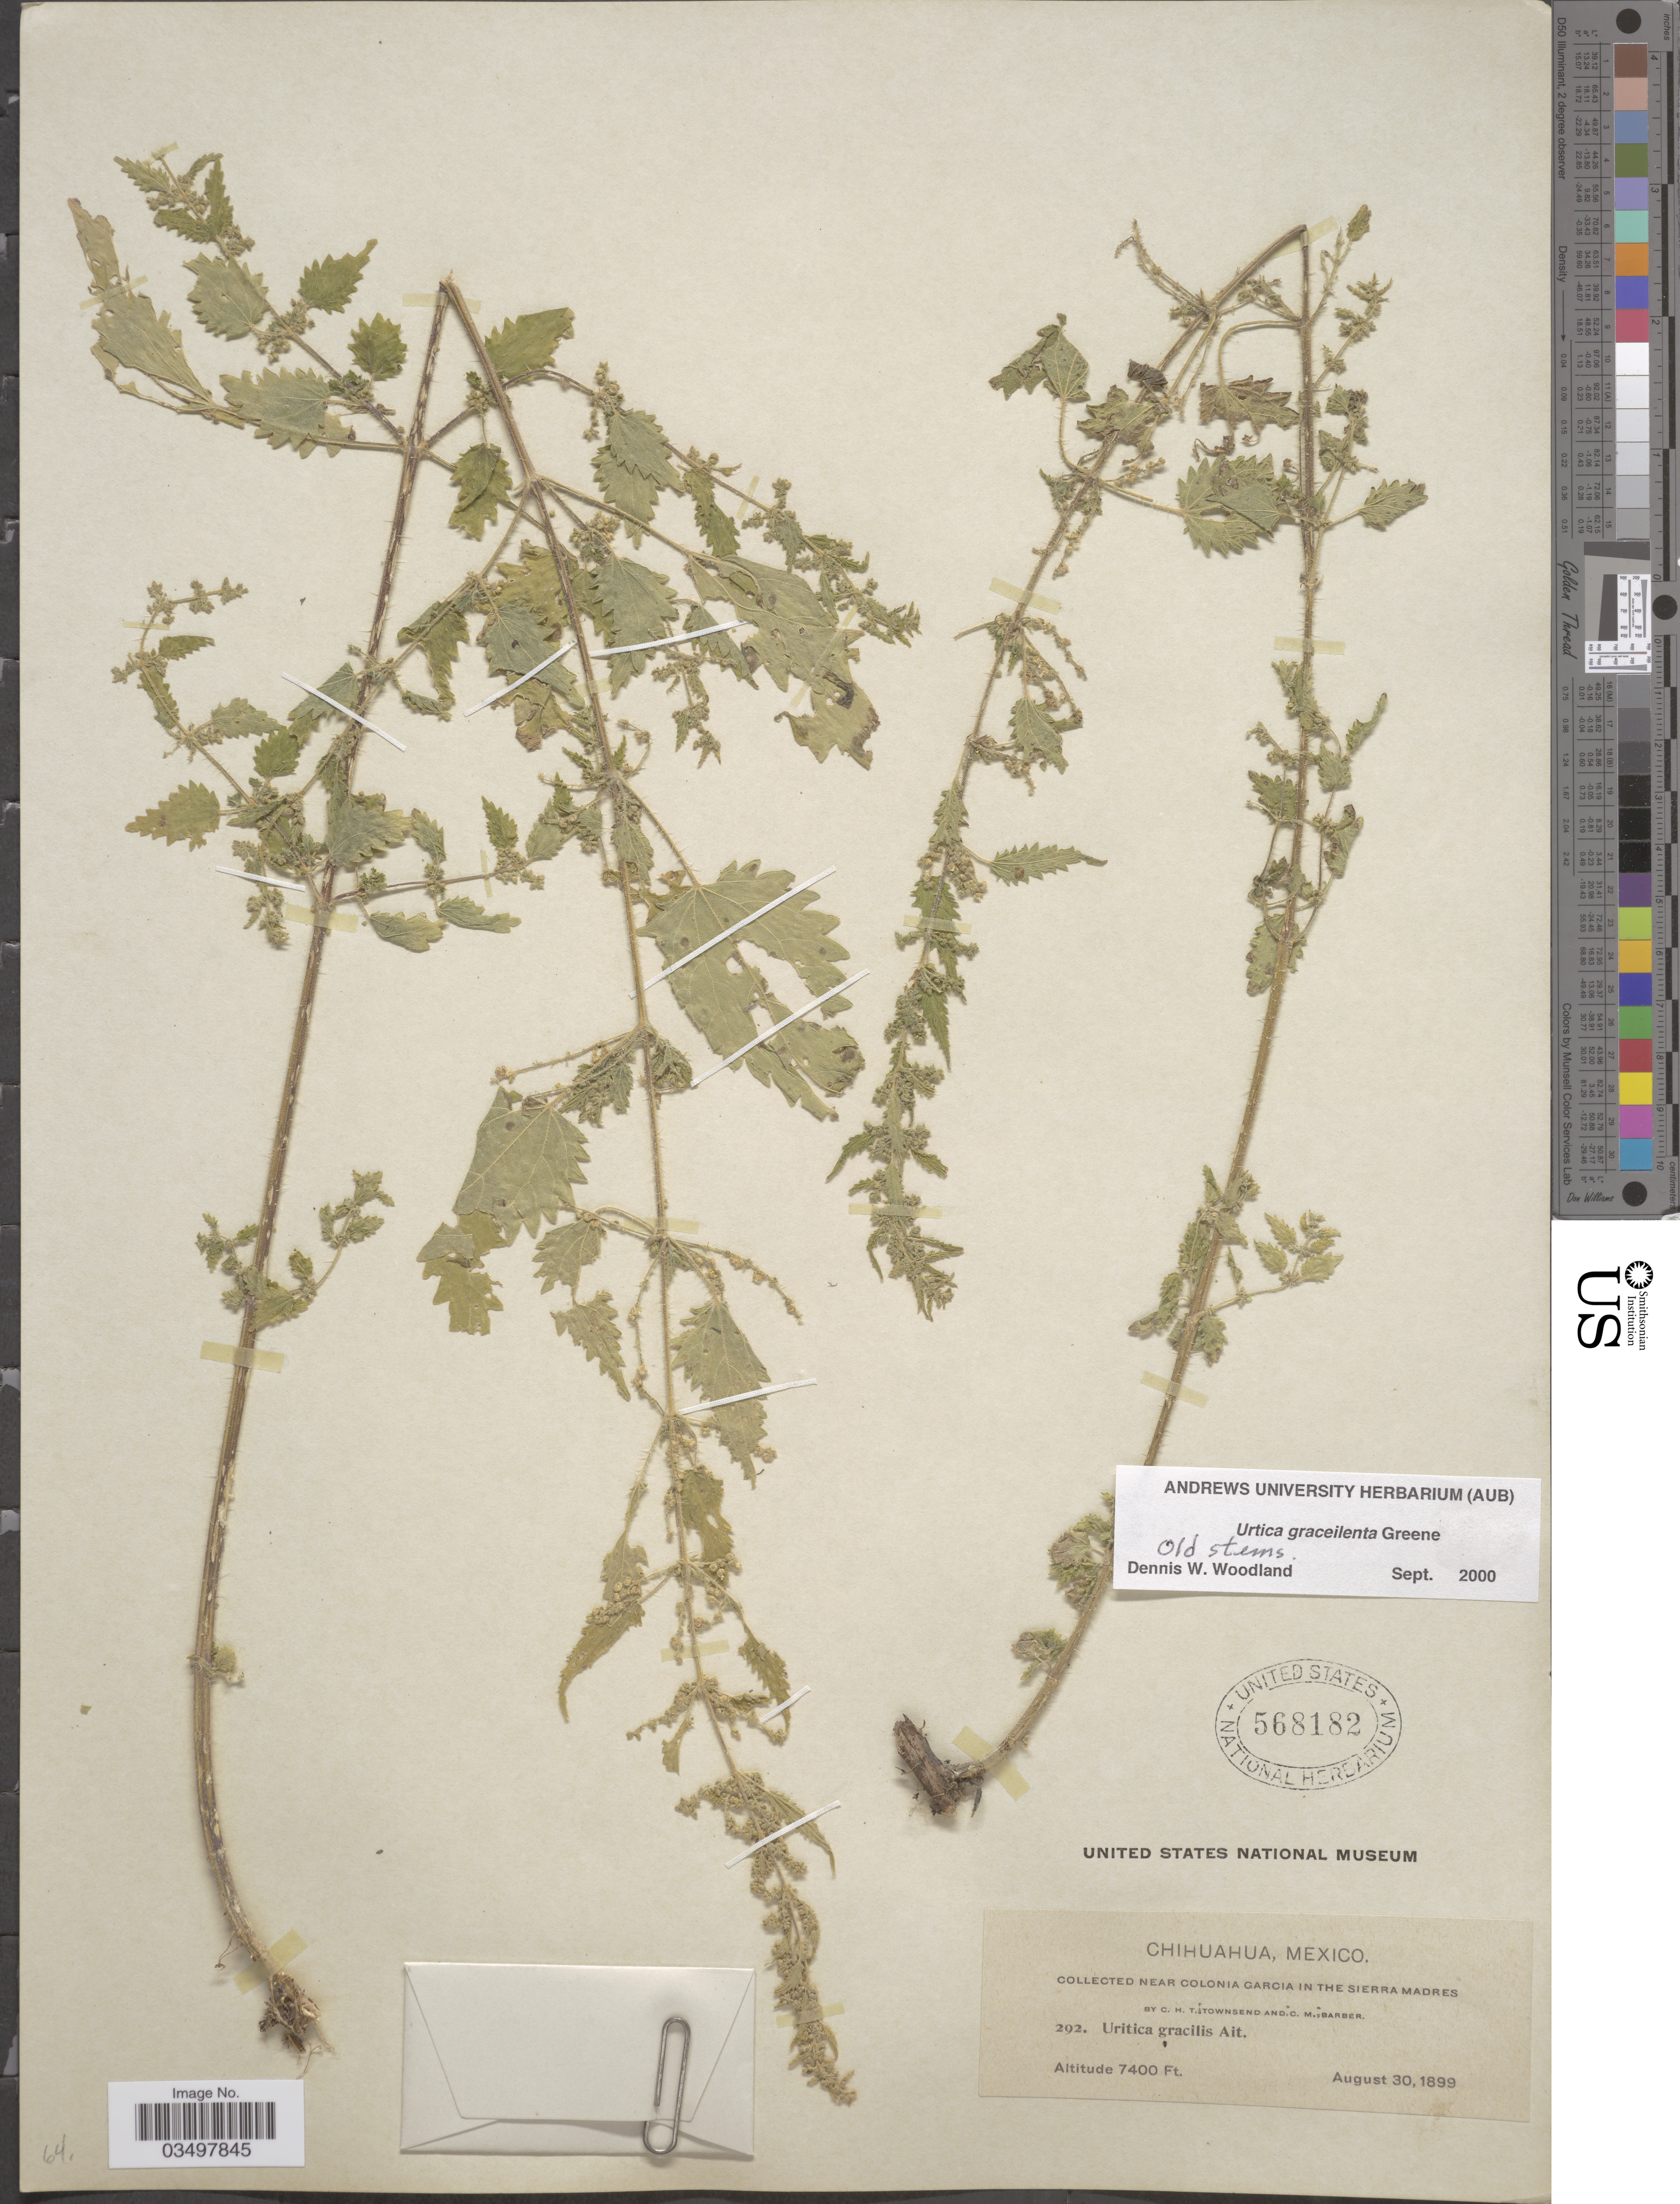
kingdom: Plantae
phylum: Tracheophyta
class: Magnoliopsida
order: Rosales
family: Urticaceae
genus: Urtica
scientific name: Urtica gracilenta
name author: Greene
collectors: C. H. Townsend & C. Barber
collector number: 292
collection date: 1899-08-30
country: Mexico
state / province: Chihuahua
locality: Near Colonia Garcia in the Sierra Madres.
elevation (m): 2256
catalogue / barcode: US 568182